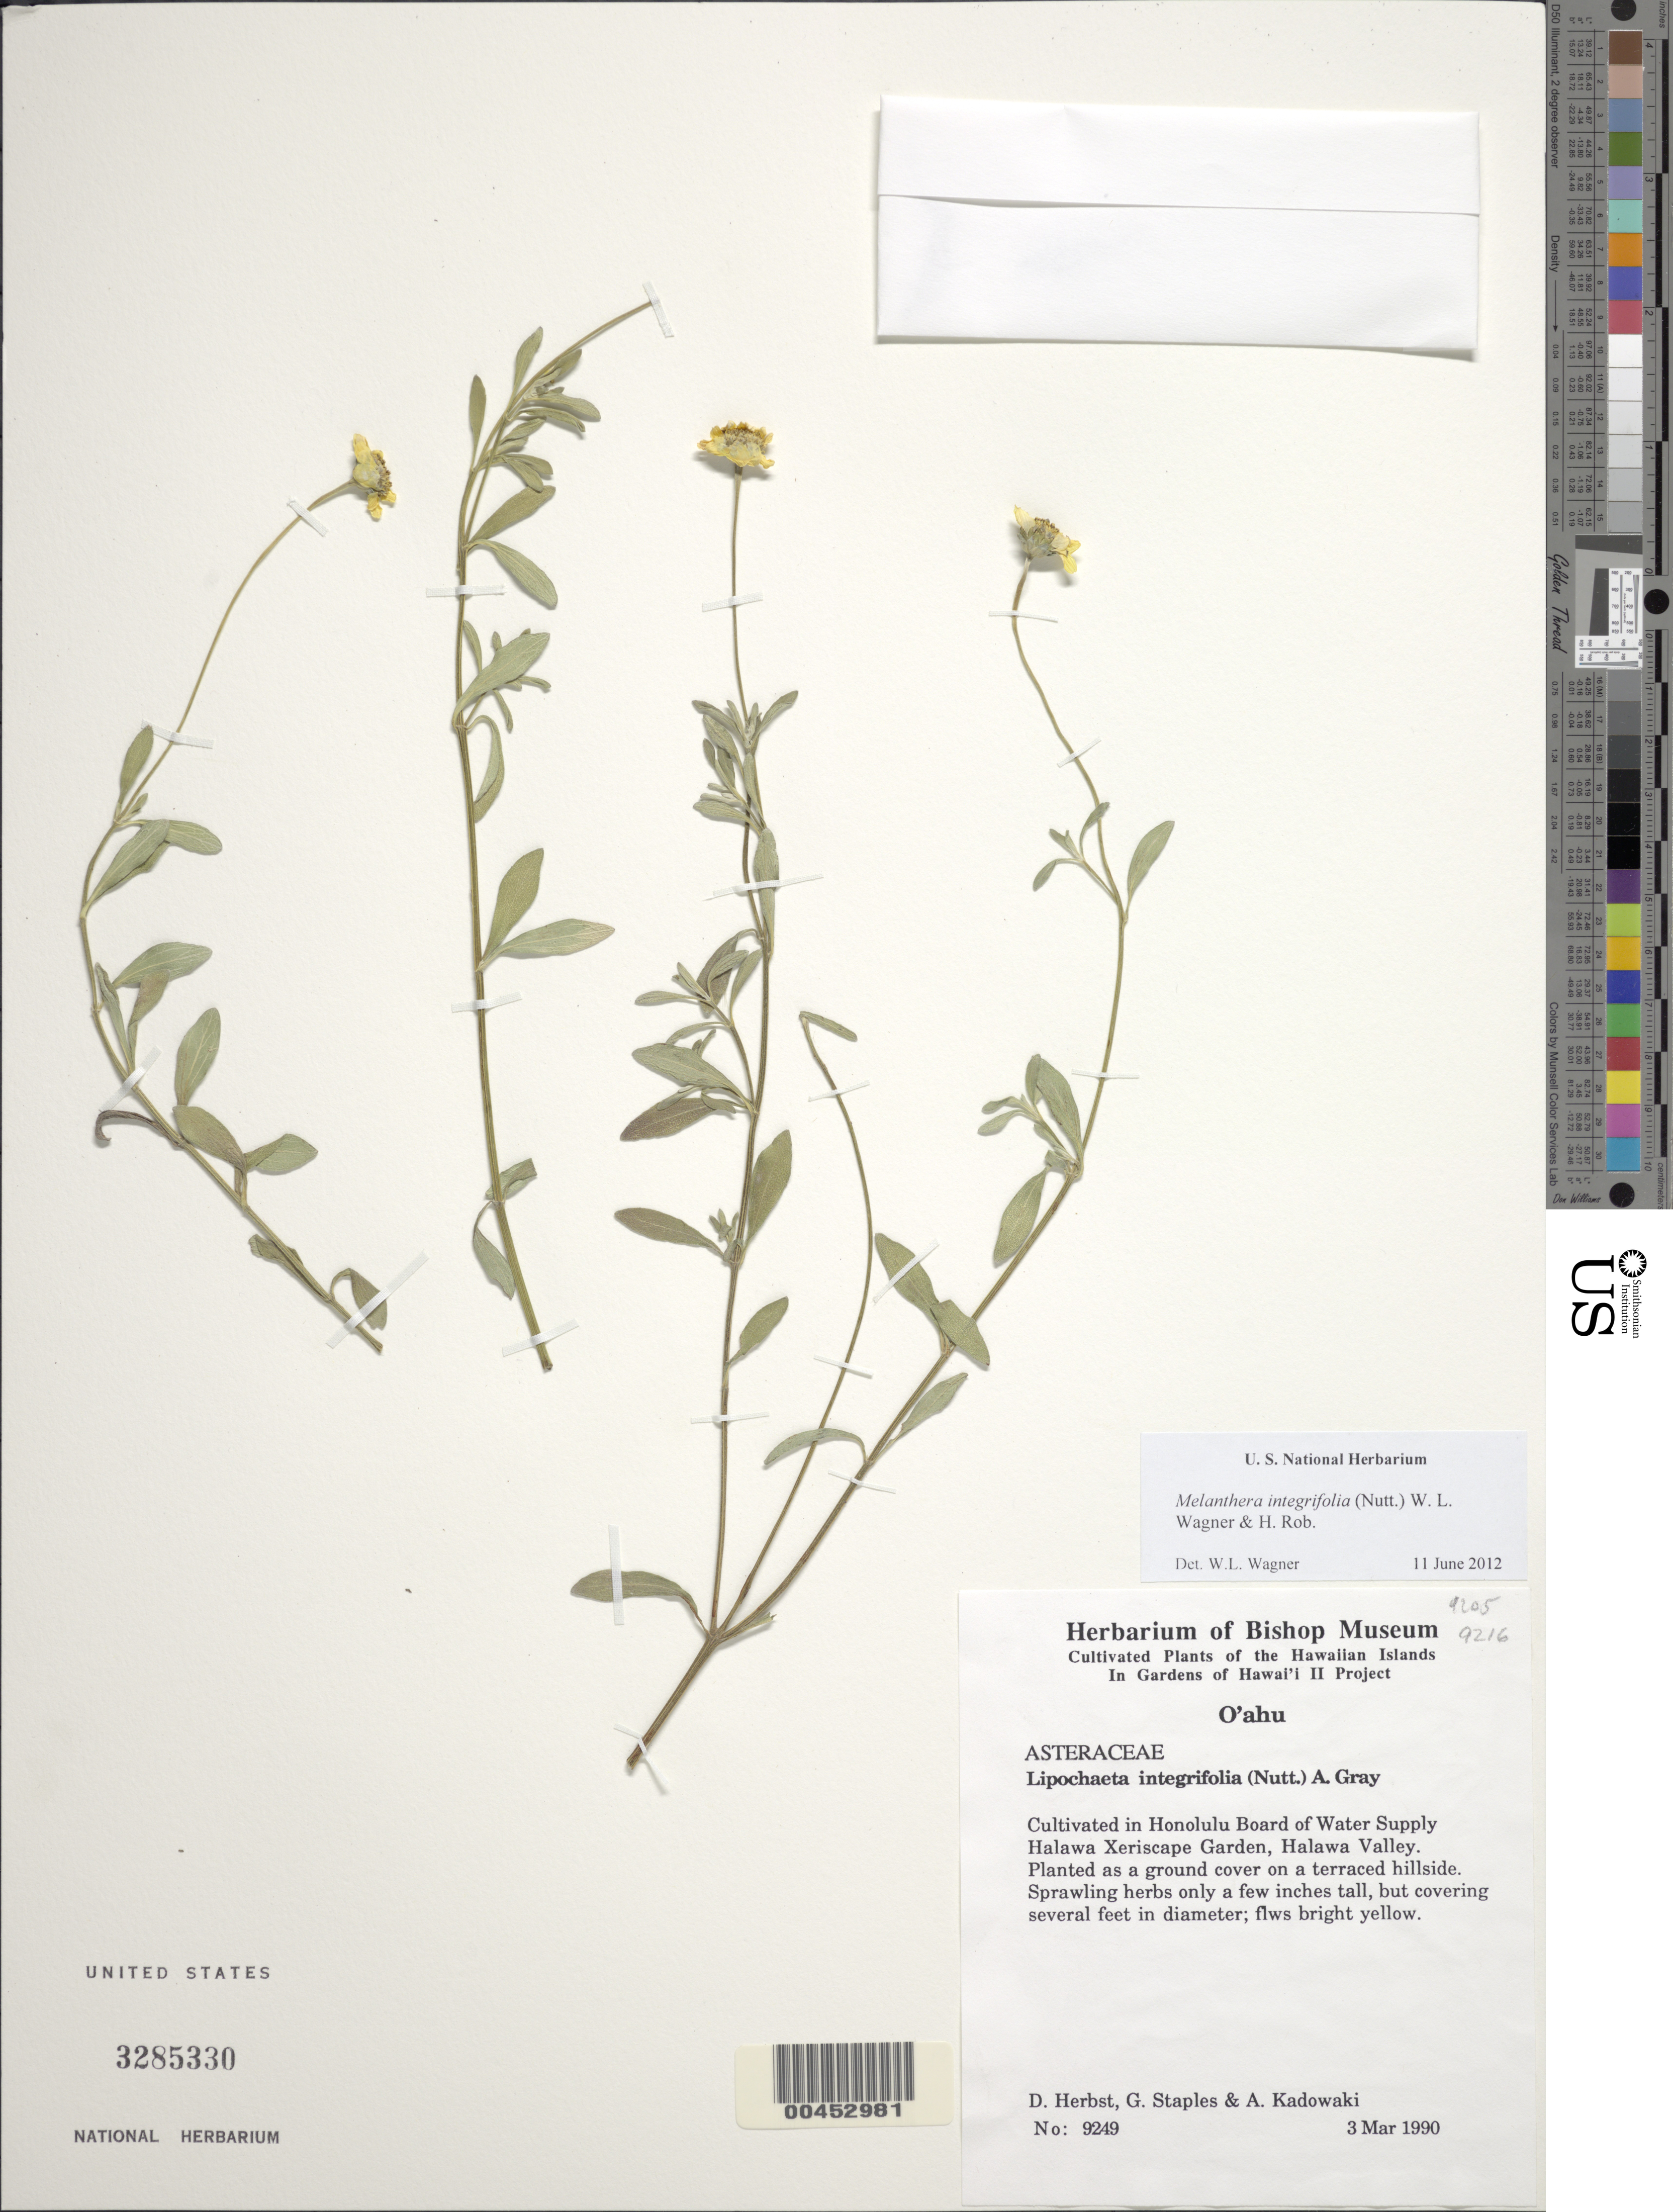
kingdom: Plantae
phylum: Tracheophyta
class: Magnoliopsida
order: Asterales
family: Asteraceae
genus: Wollastonia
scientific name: Wollastonia integrifolia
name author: (Nutt.) Orchard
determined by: Wagner, W. L., (BOT), Smithsonian Institution - National Museum of Natural History (UNITED STATES)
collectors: D. R. Herbst, G. Staples & A. Kadowaki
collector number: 9249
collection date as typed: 3 Mar 1990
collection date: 1990-03-03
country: United States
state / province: Hawaii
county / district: Honolulu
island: Oahu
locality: Honolulu Board of Water Supply Halawa Xeriscape Garden, Halawa Valley.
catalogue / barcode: US 3285330